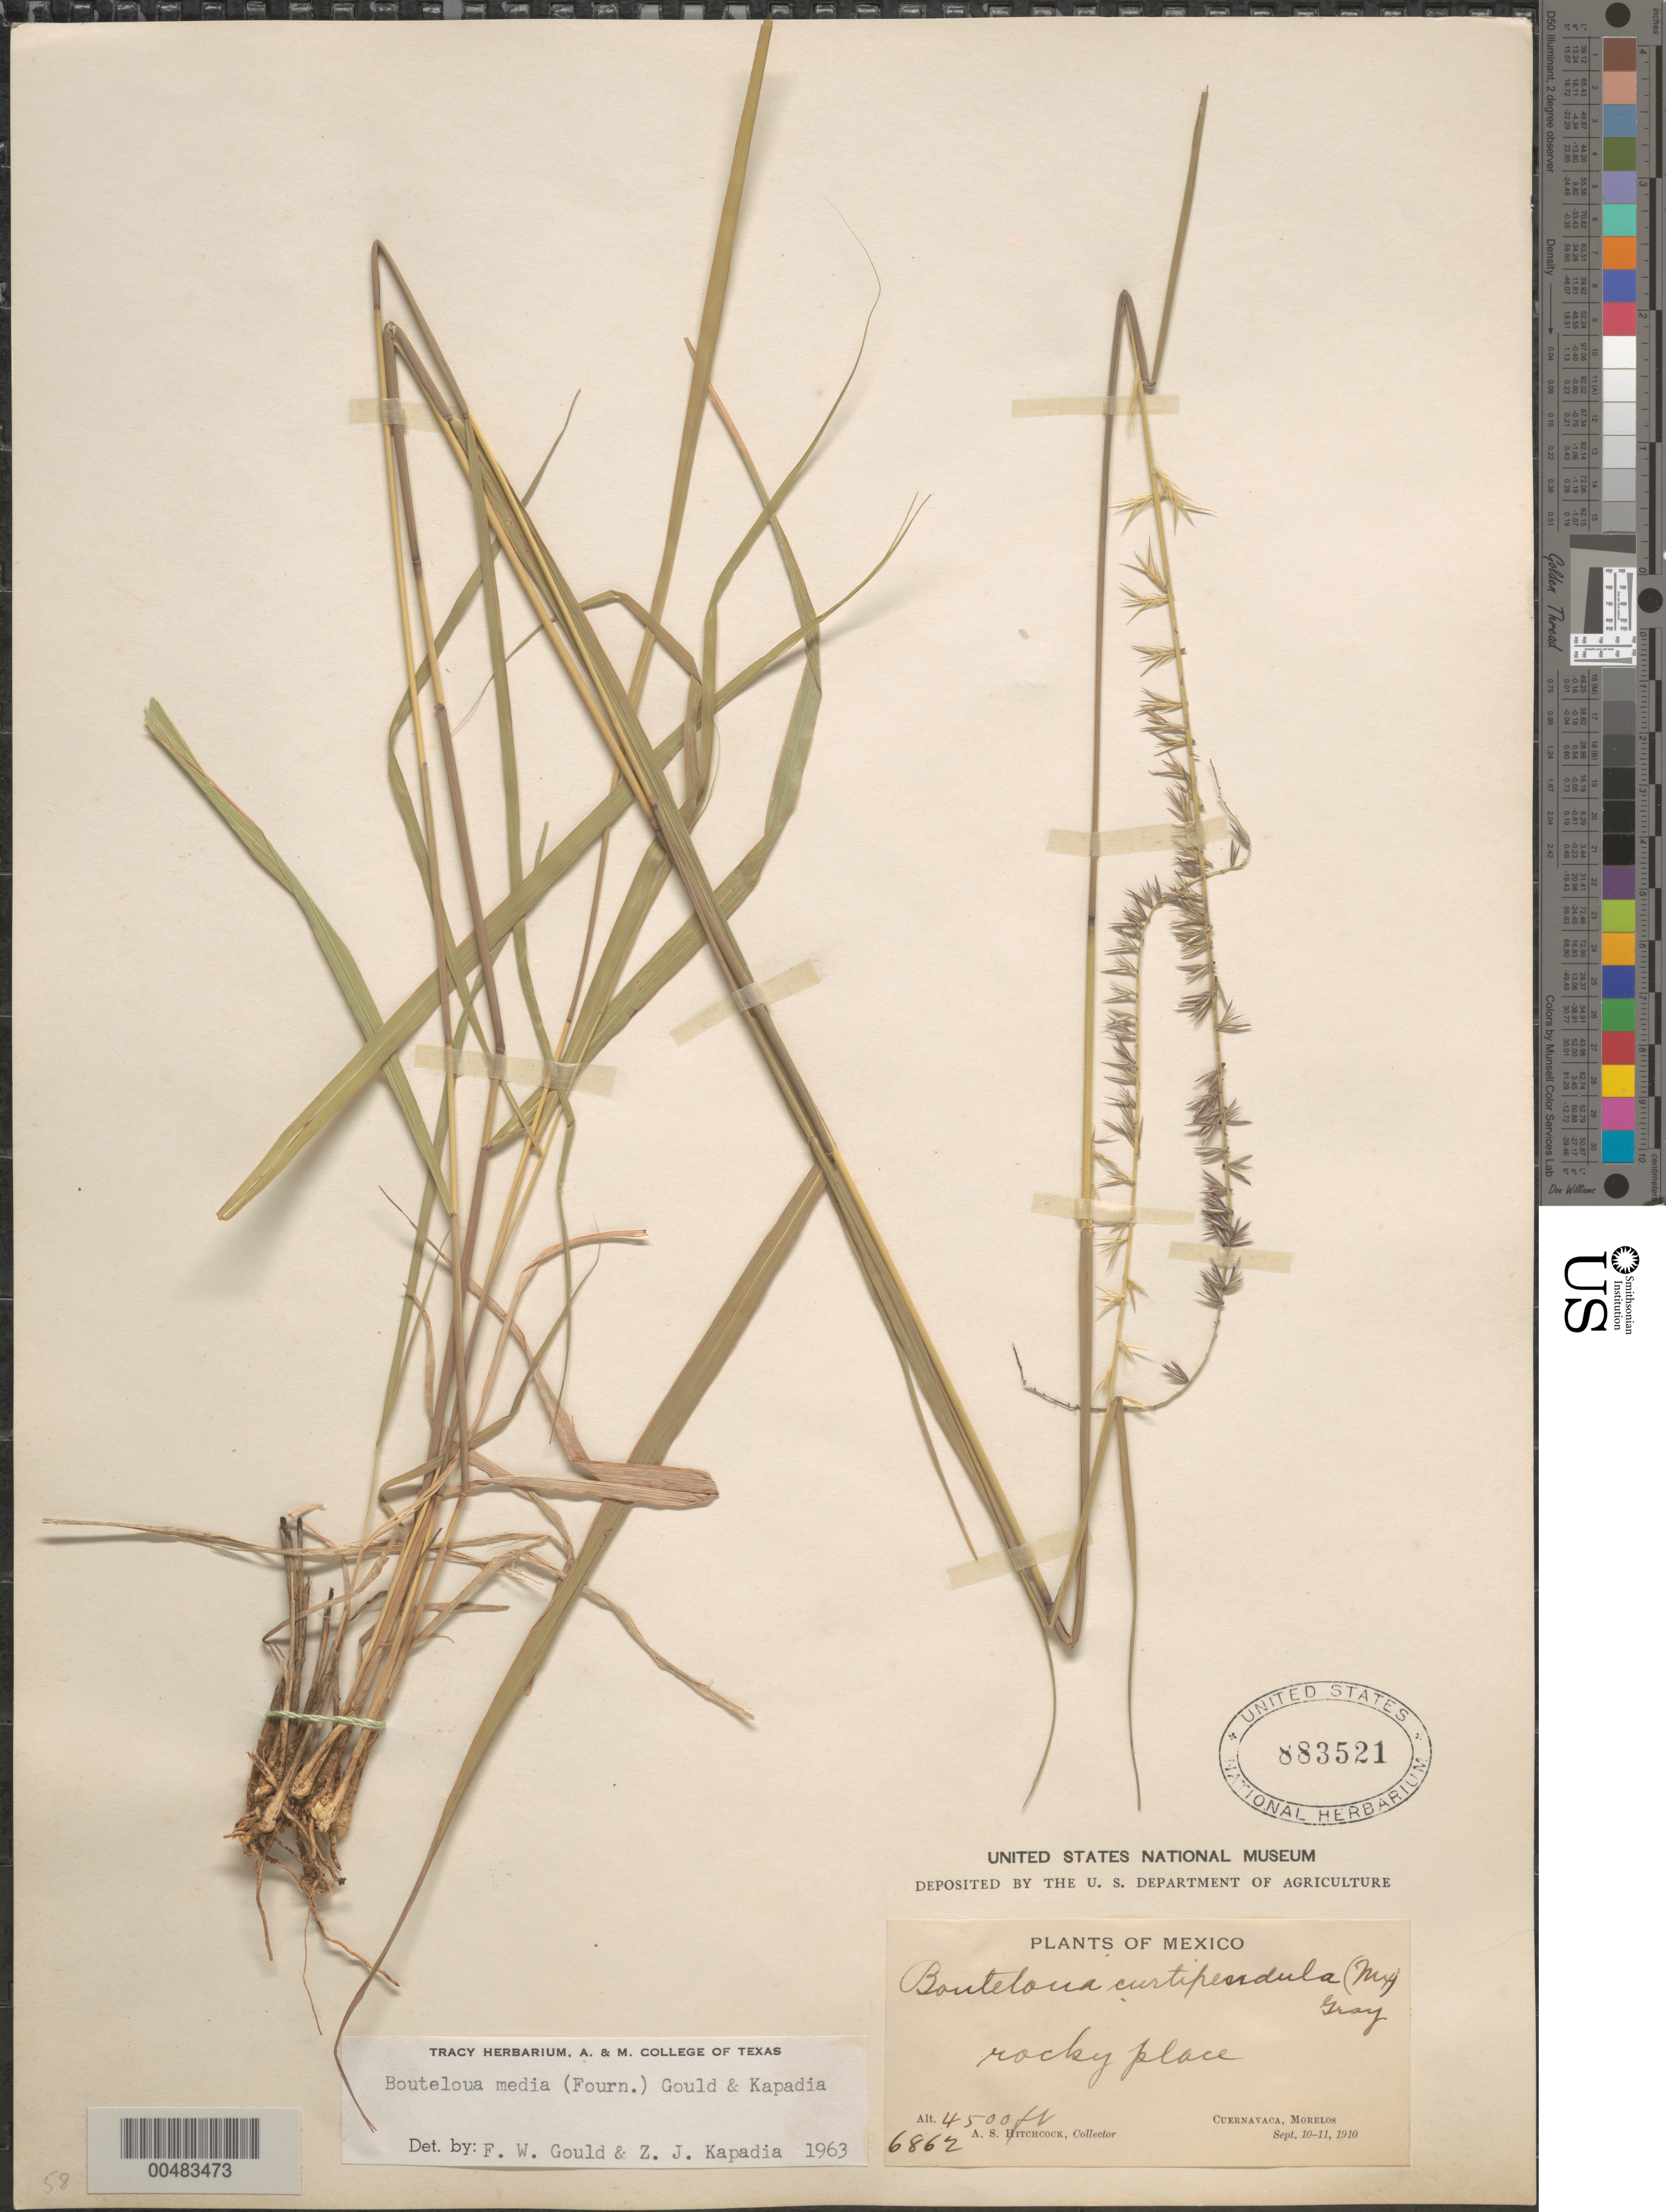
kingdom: Plantae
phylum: Tracheophyta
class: Liliopsida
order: Poales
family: Poaceae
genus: Bouteloua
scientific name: Bouteloua media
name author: (E. Fourn.) Gould & Kapadia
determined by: Gould, F. W.; Kapadia, Zarir J.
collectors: A. S. Hitchcock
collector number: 6862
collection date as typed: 10 Sep 1910 to 11 Sep 1910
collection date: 1910-09-10/1910-09-11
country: Mexico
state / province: Morelos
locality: Cuernavaca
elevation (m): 1372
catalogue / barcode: US 883521